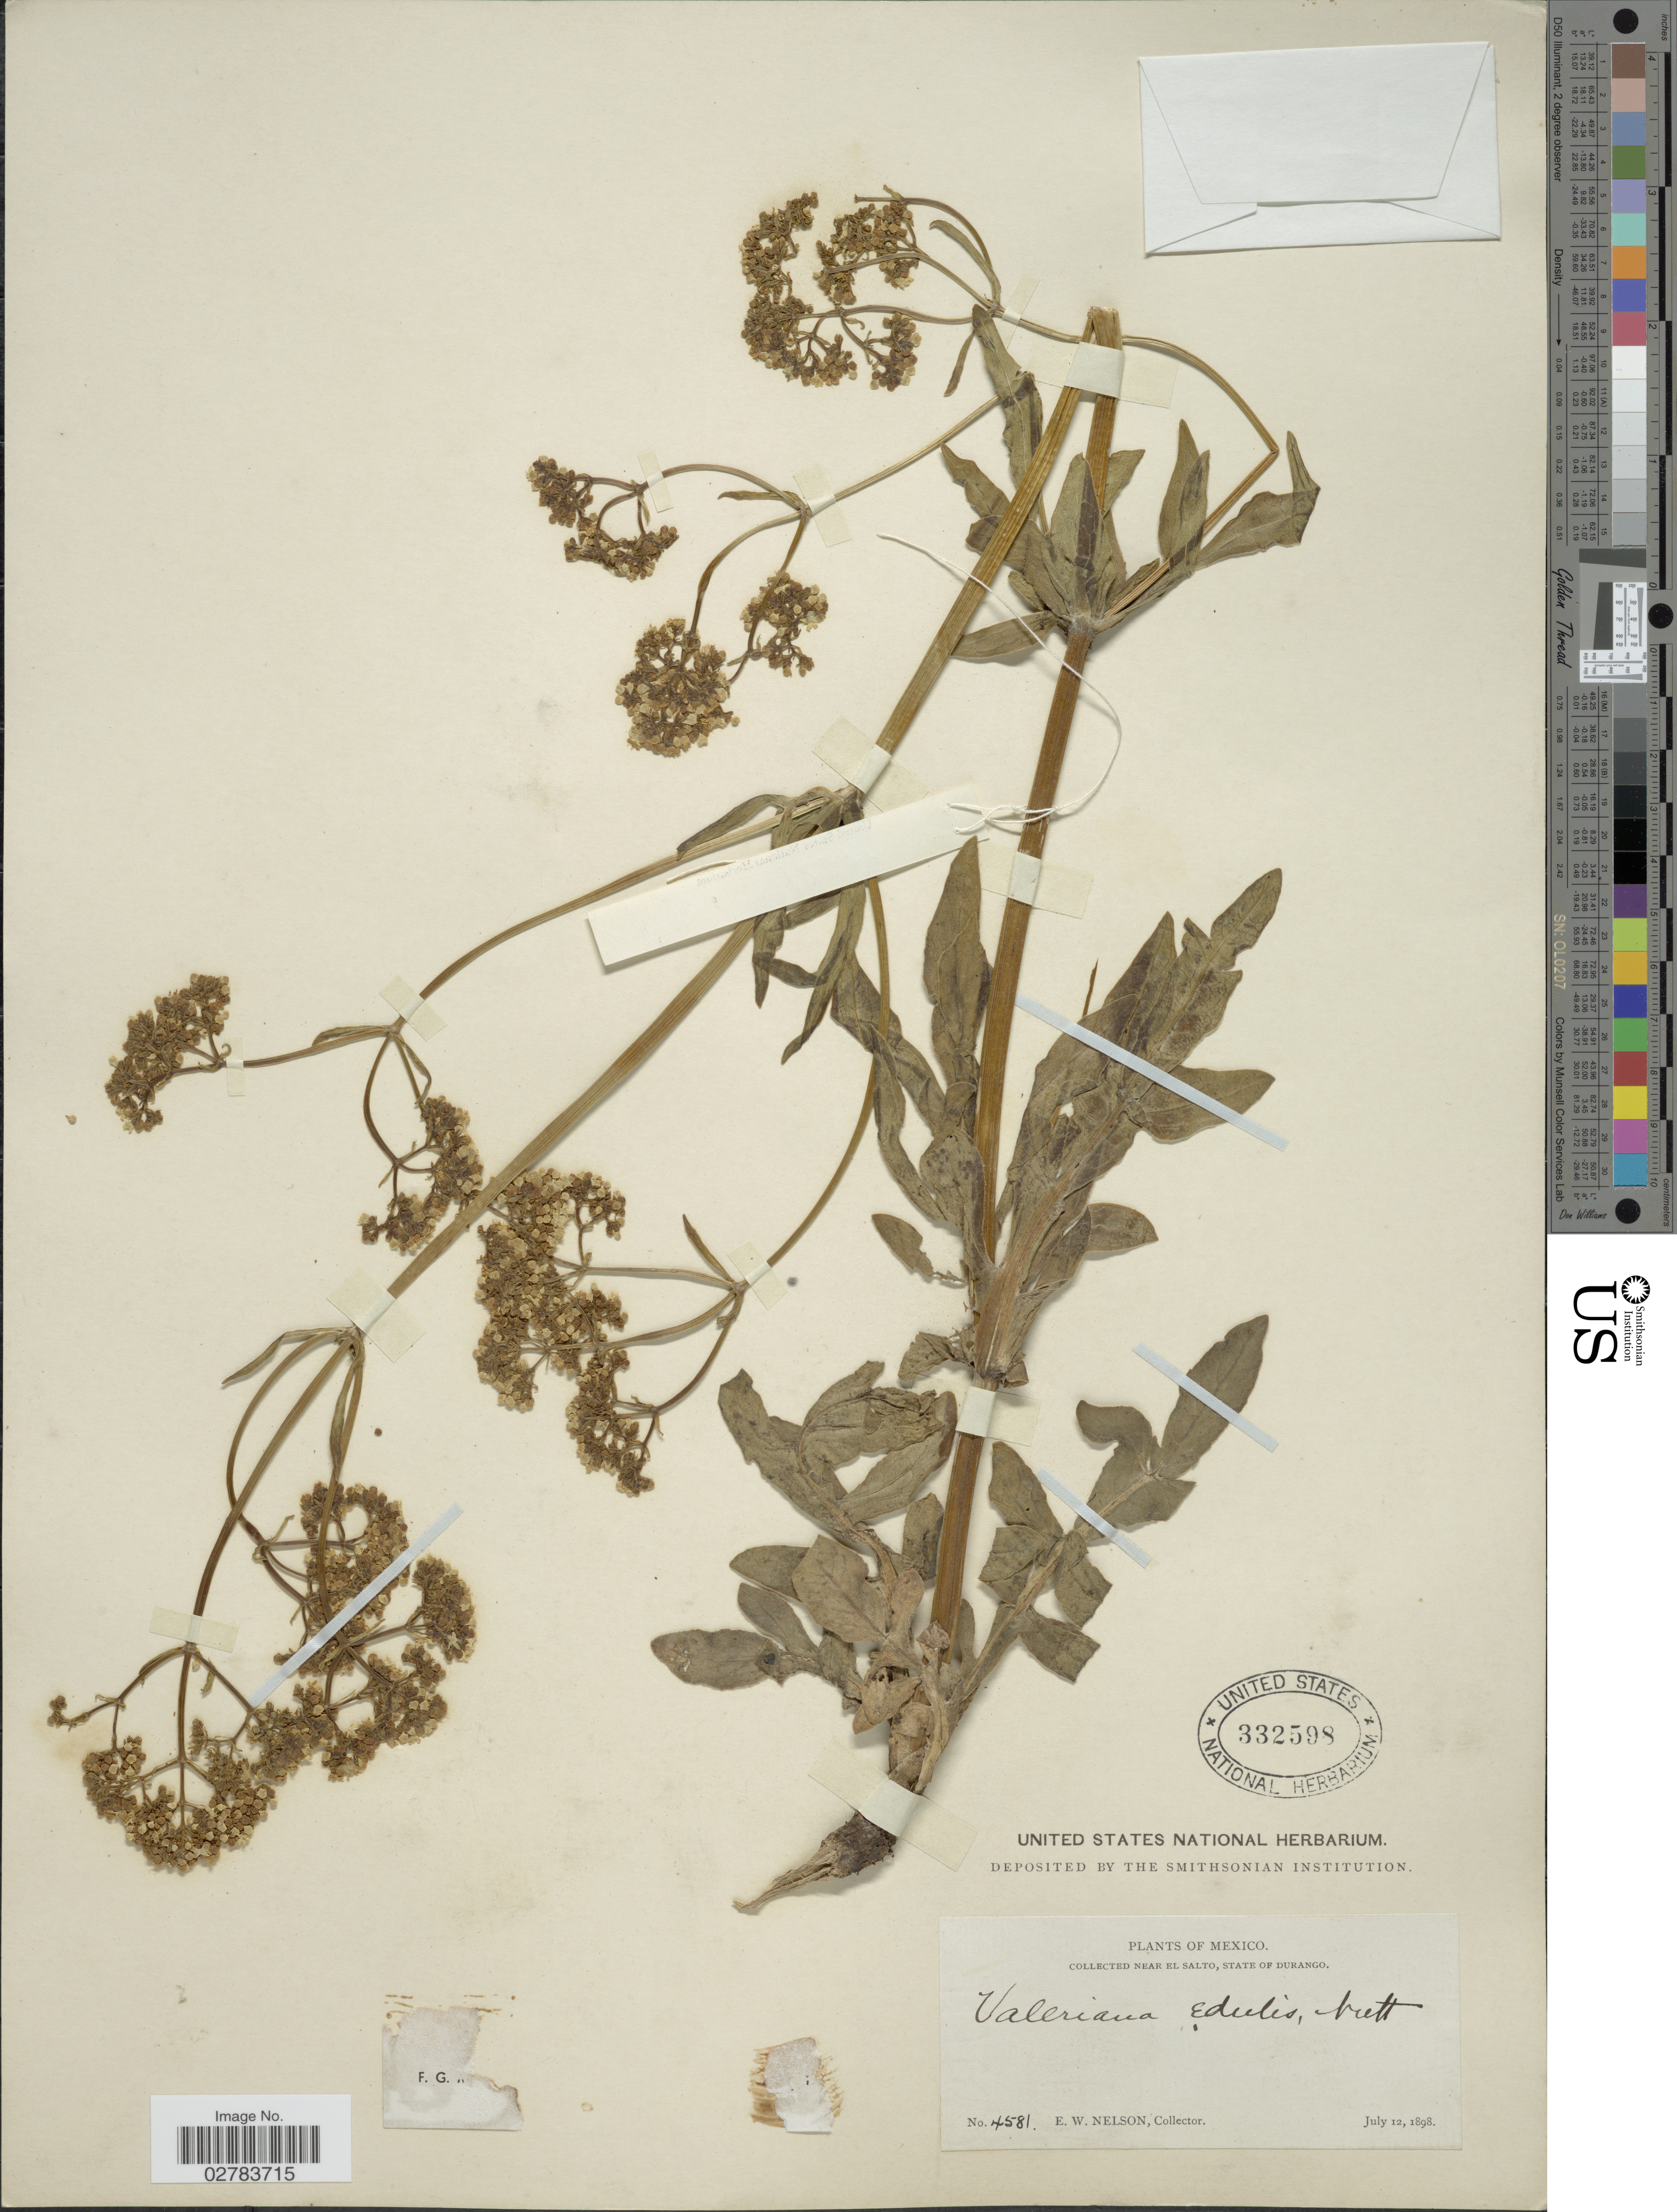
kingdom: Plantae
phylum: Tracheophyta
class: Magnoliopsida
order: Dipsacales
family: Caprifoliaceae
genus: Valeriana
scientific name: Valeriana edulis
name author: Nutt.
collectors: E. W. Nelson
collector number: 4581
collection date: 1898-07-12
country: Mexico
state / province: Durango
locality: Near El Salto.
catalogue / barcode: US 332598